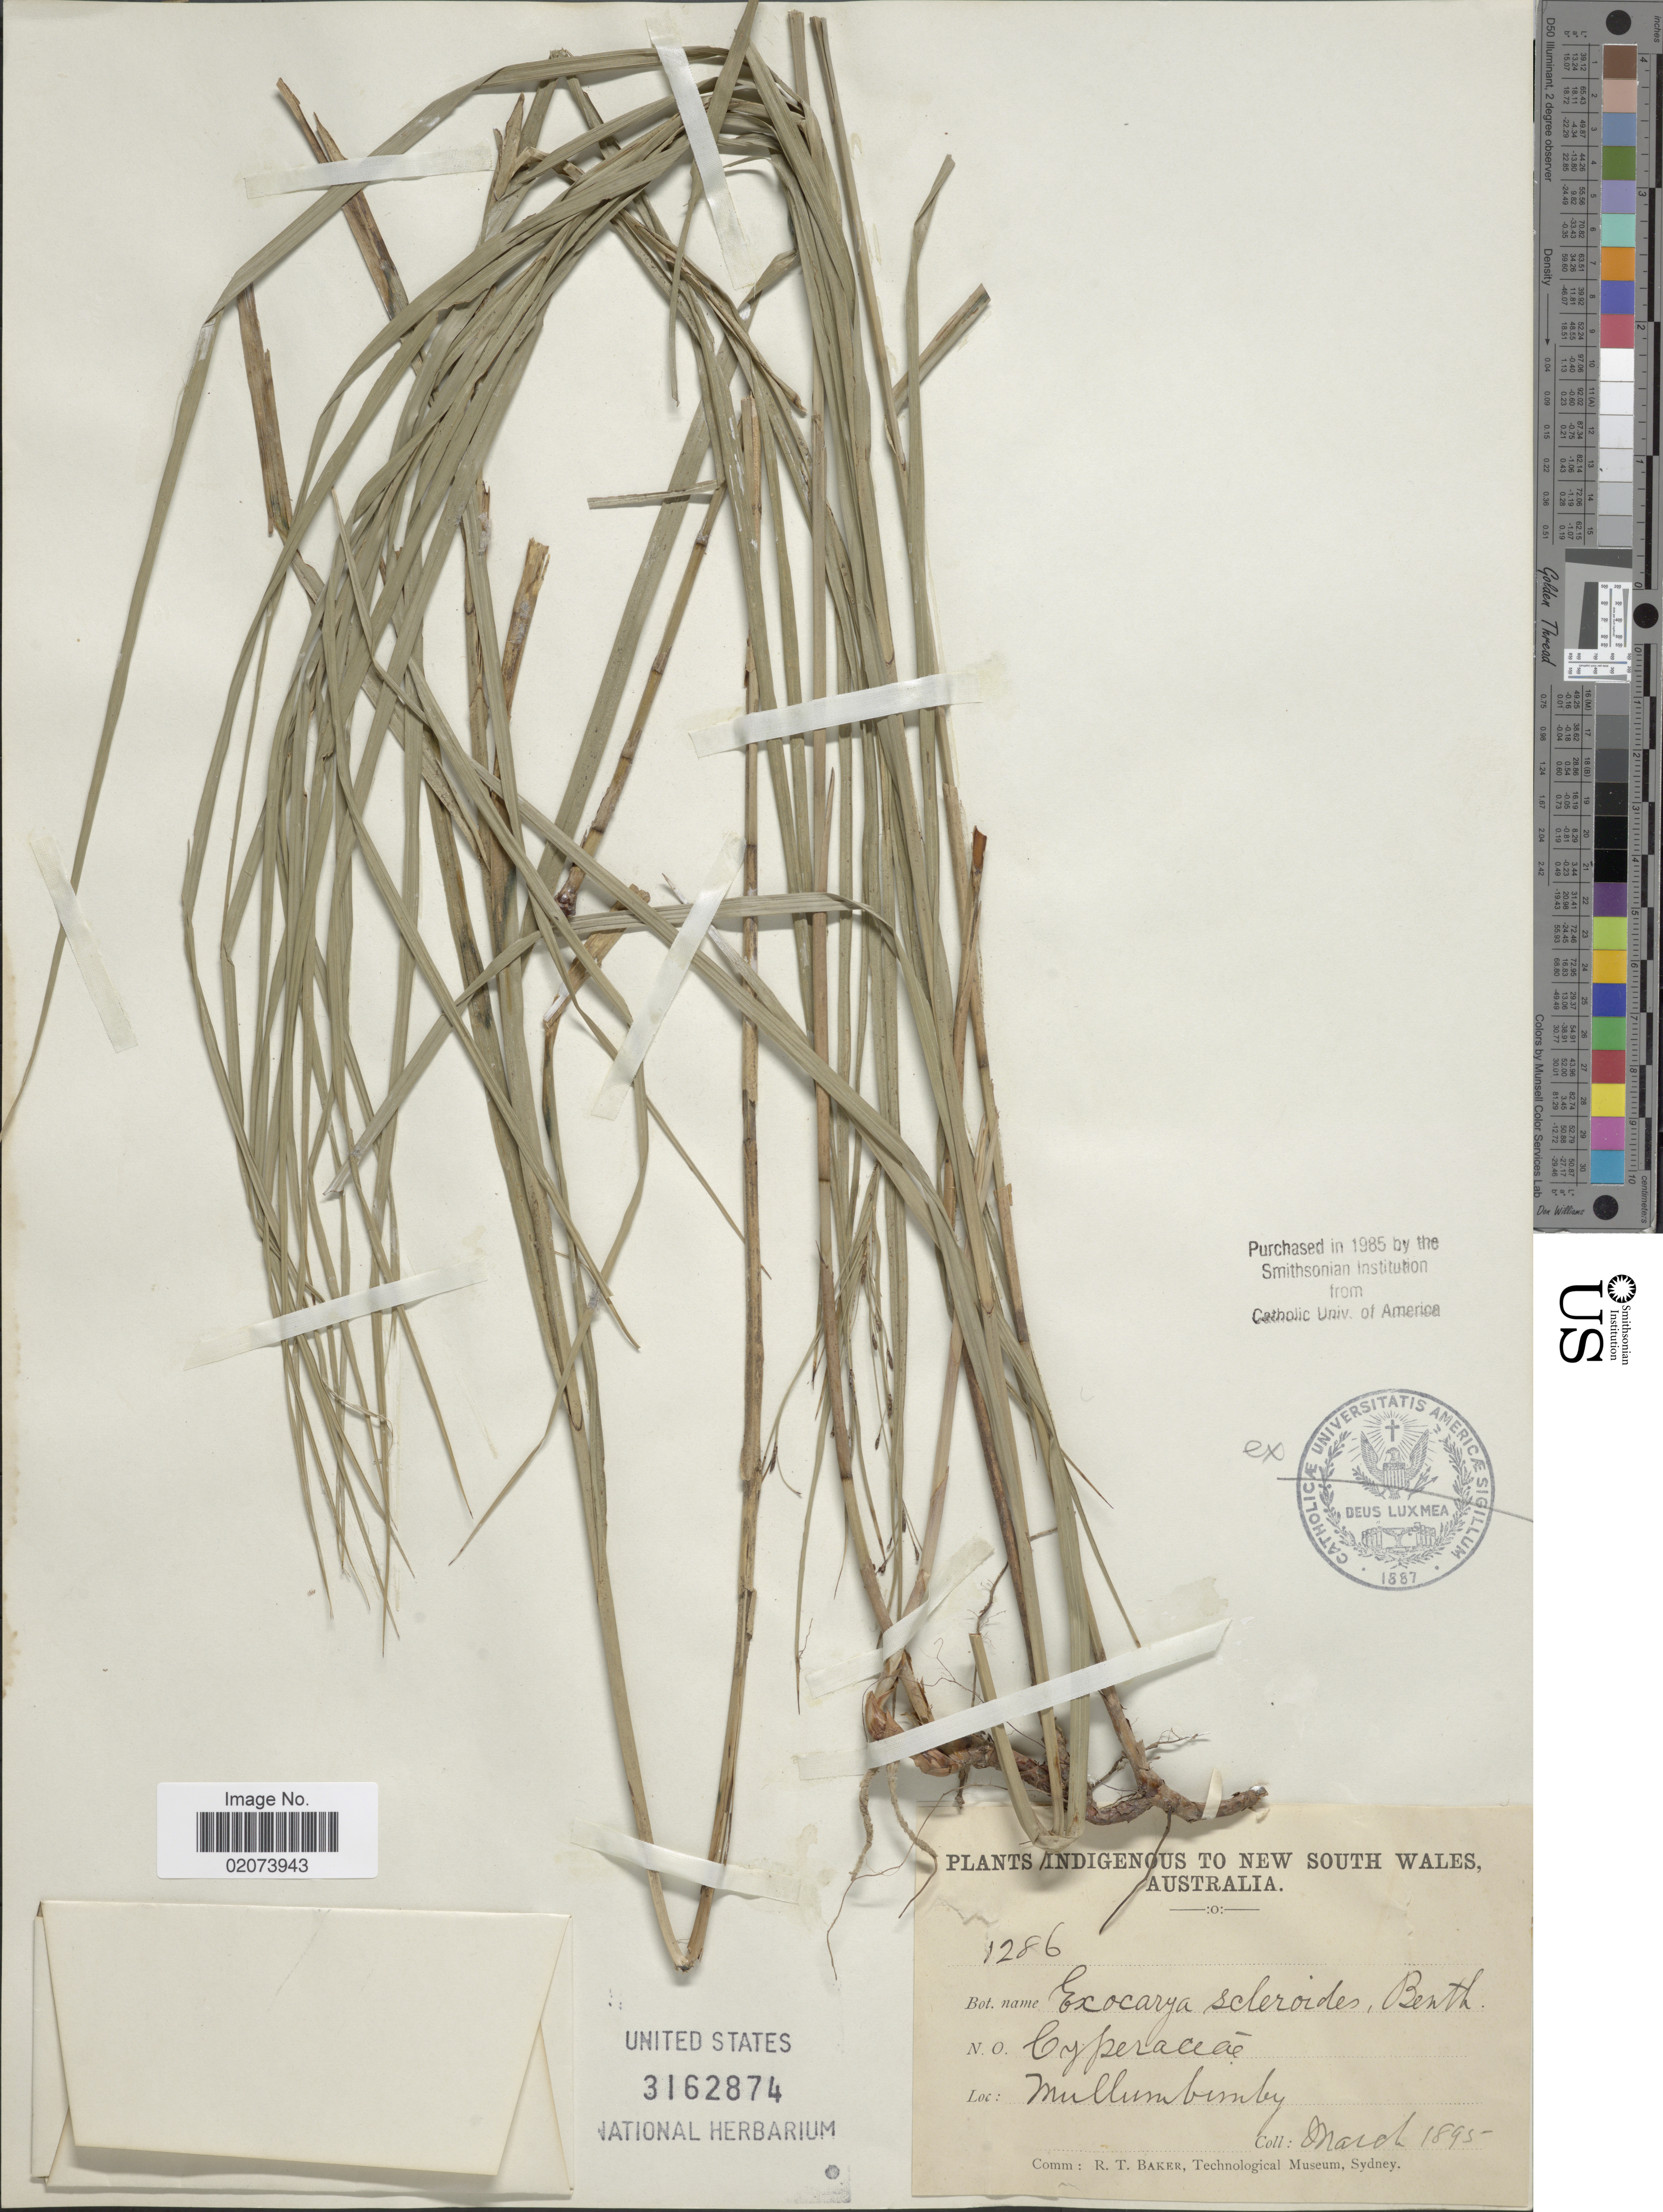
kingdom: Plantae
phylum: Tracheophyta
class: Liliopsida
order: Poales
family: Cyperaceae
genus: Exocarya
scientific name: Exocarya sclerioides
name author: (F. Muell.) Benth.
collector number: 1286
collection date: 1895-03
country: Australia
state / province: New South Wales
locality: Mullumbimby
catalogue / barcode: US 3162874